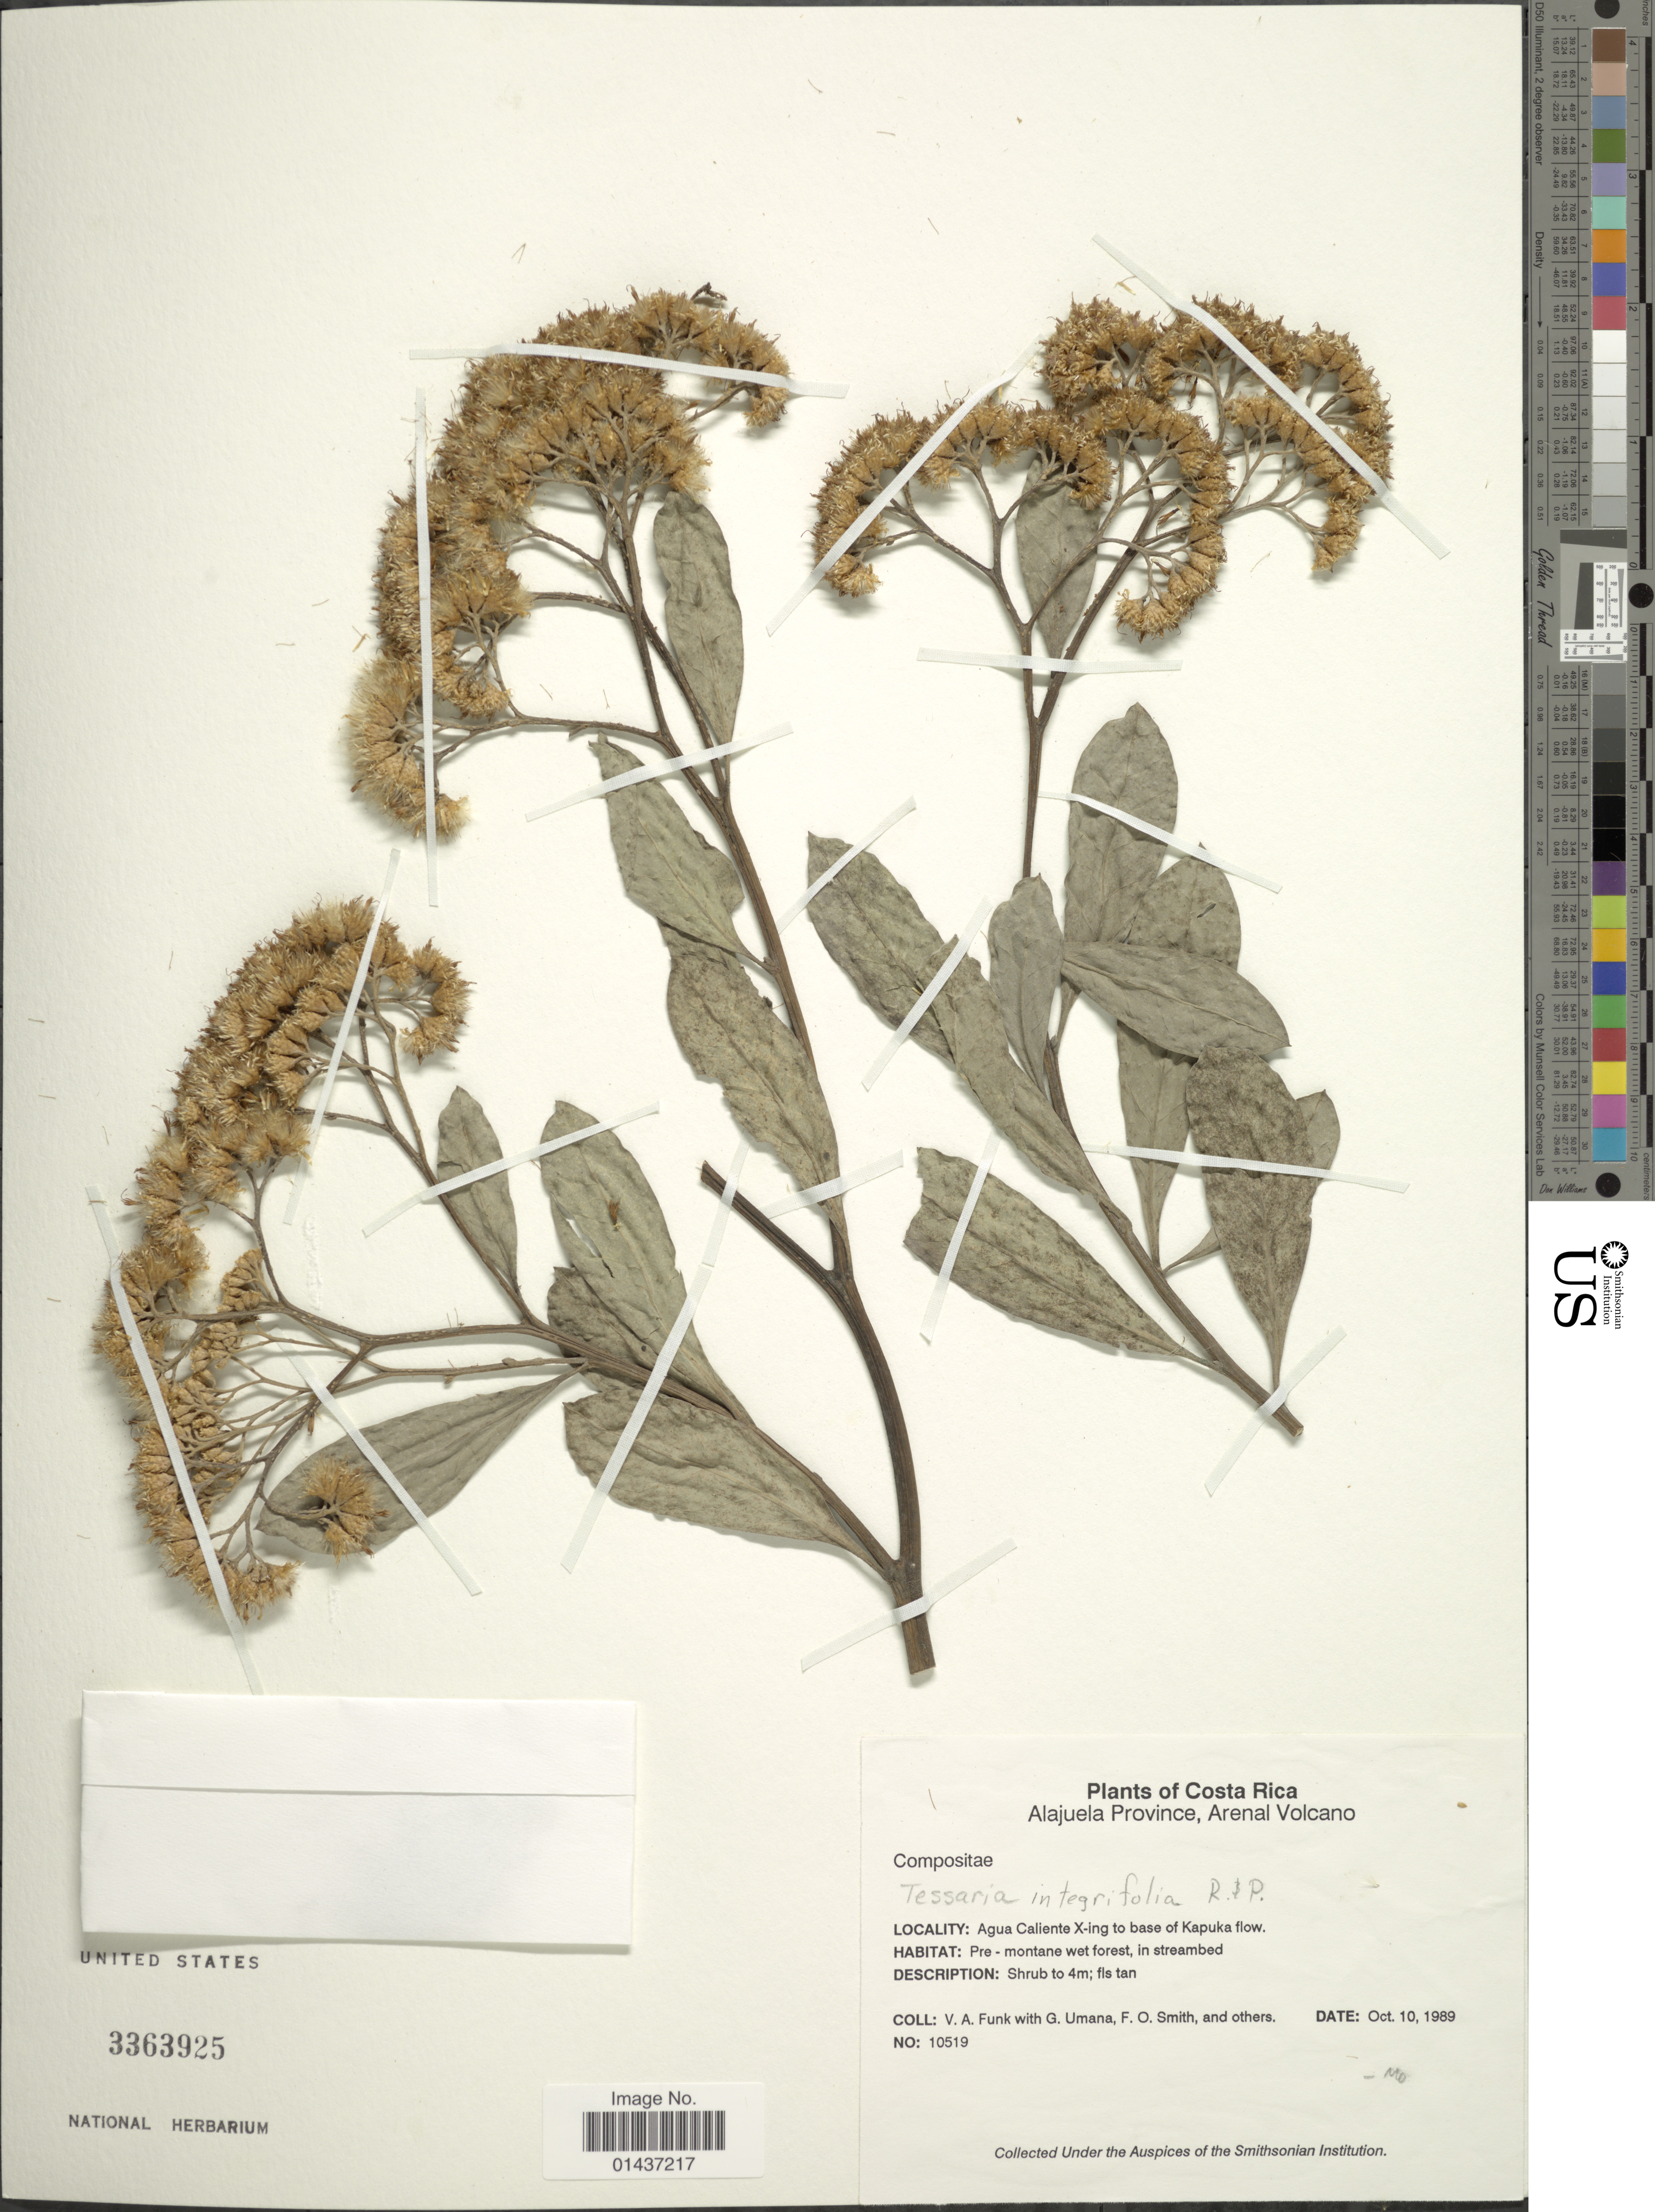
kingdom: Plantae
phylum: Tracheophyta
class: Magnoliopsida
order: Asterales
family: Asteraceae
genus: Tessaria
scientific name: Tessaria legitima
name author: DC.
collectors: V. Funk, G. Umana, F. Smith & et al.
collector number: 10519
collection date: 1989-10-10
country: Costa Rica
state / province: Alajuela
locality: Arenal Volcano, Agua Caliente X-ing to base of Kapuka flow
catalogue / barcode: US 3363925